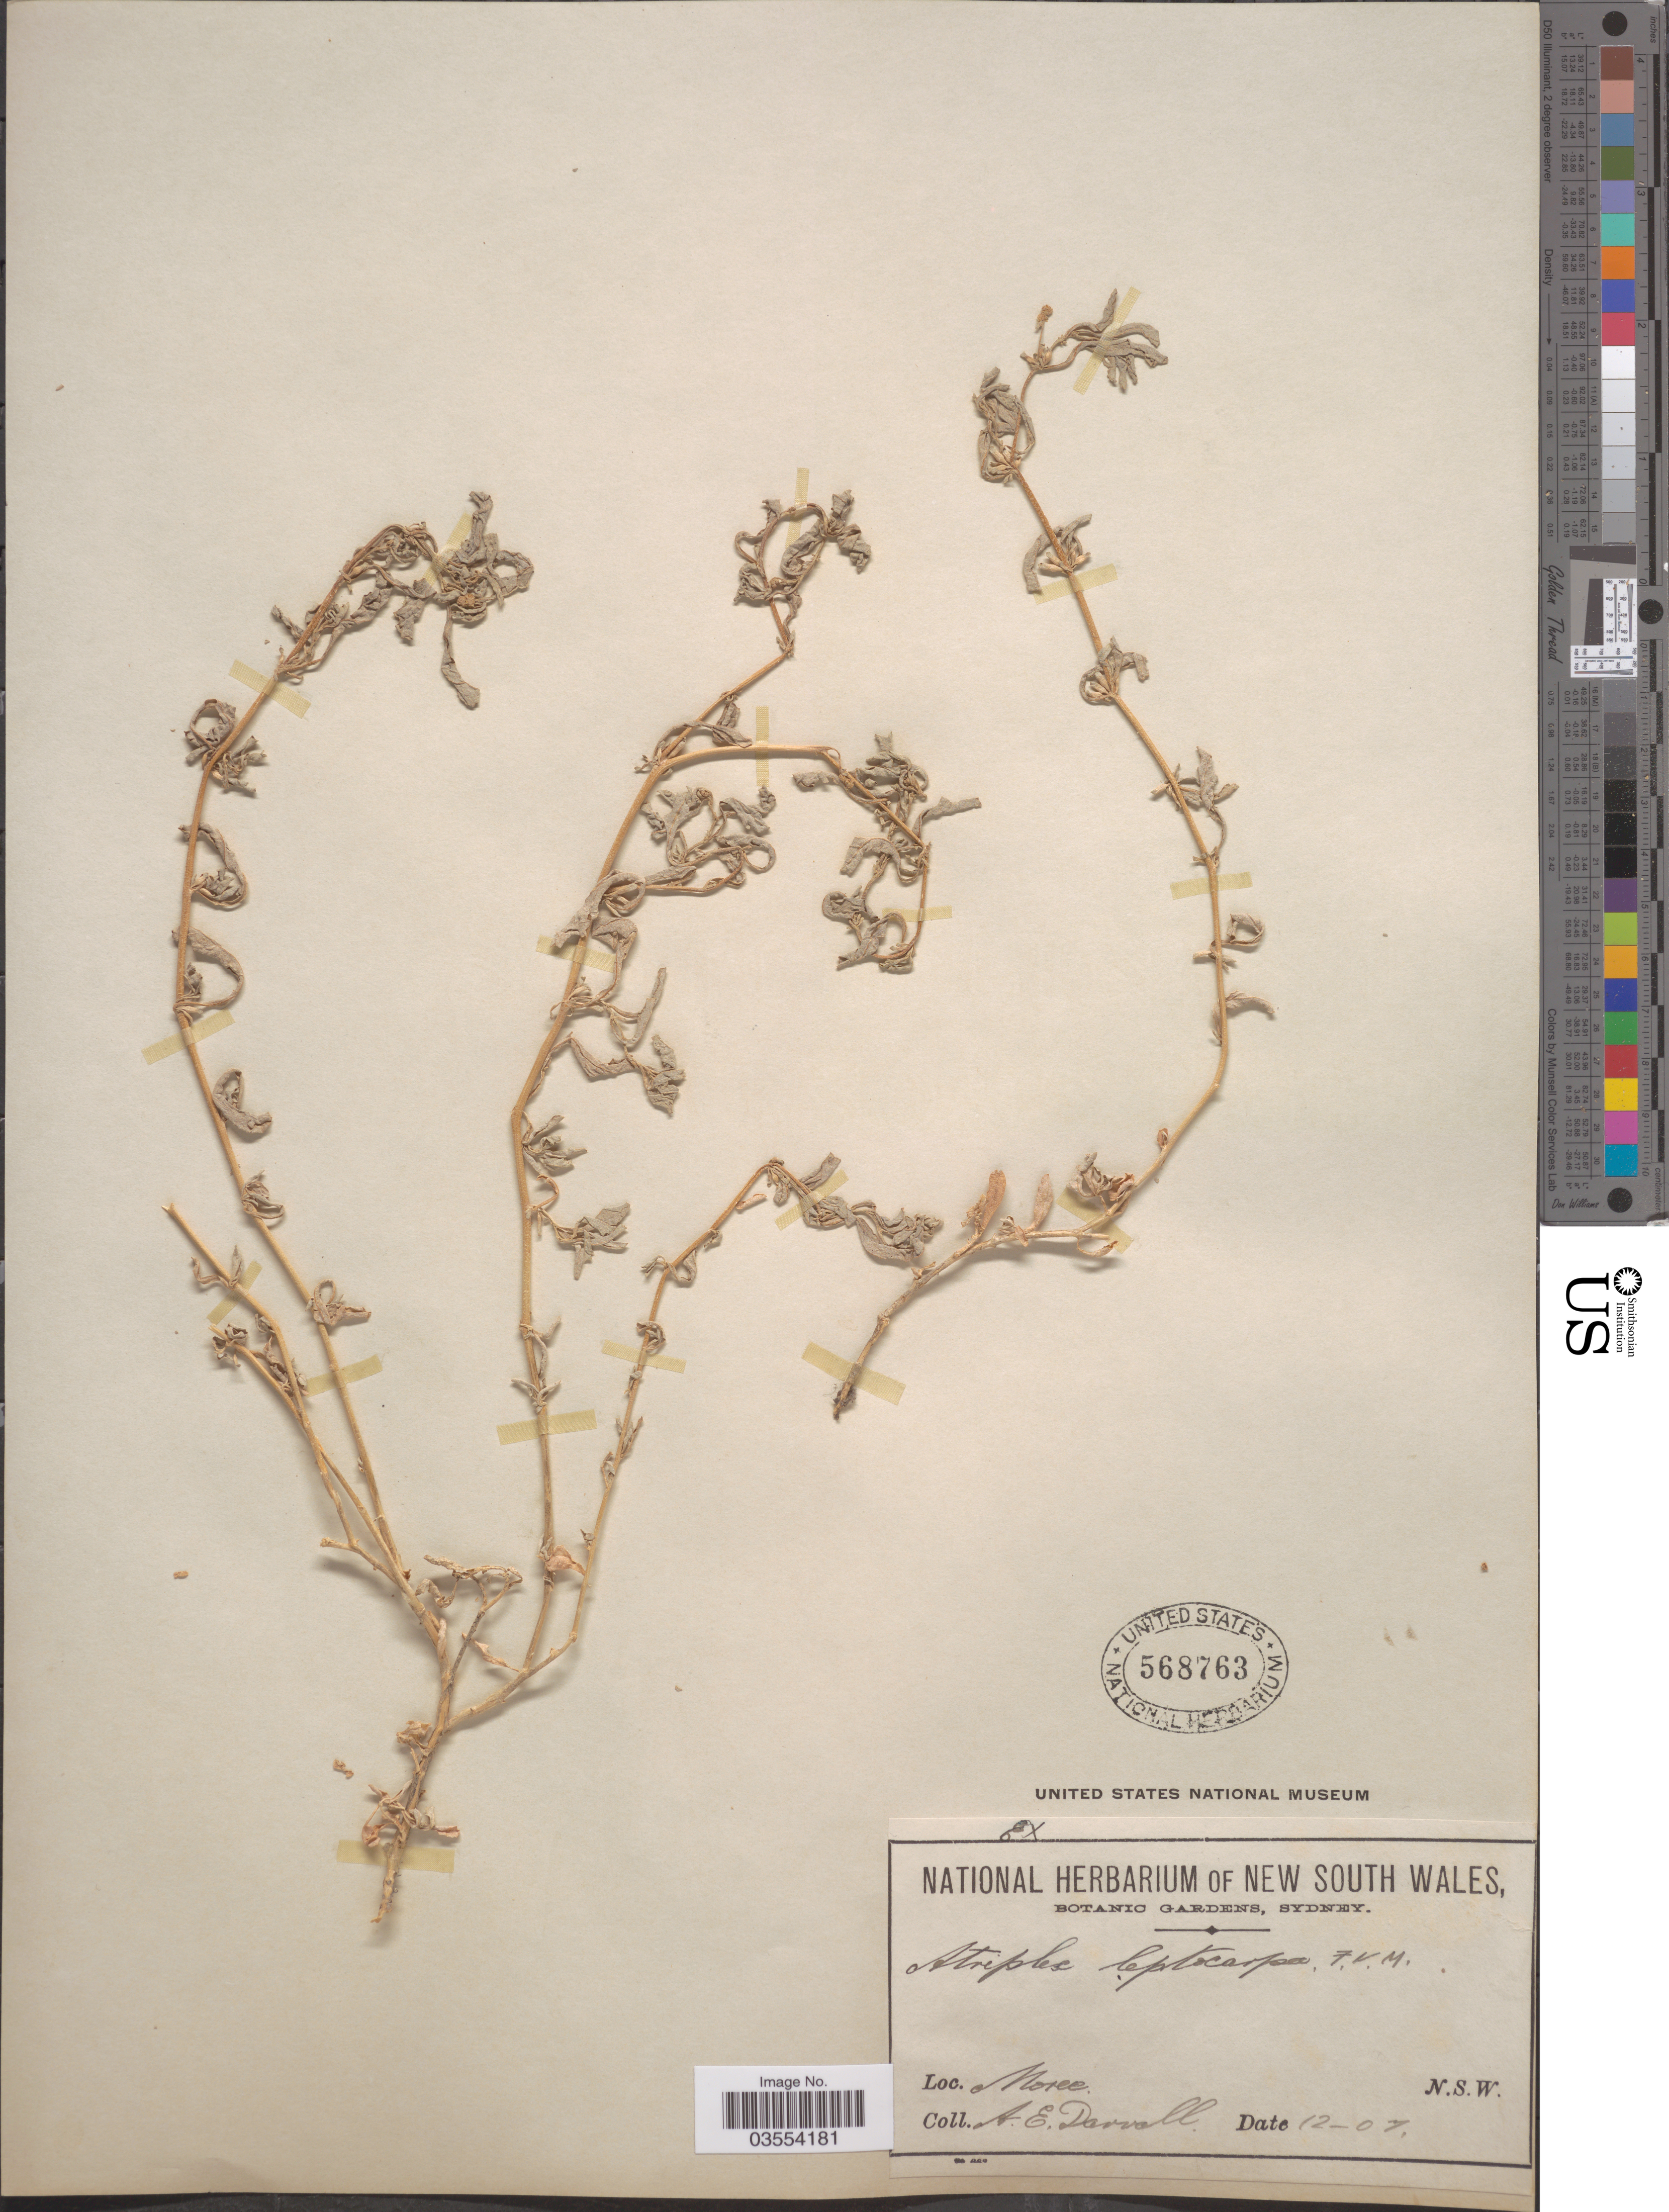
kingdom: Plantae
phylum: Tracheophyta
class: Magnoliopsida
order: Caryophyllales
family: Amaranthaceae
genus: Atriplex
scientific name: Atriplex leptocarpa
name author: F. Muell.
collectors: A. Darvall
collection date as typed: Transcribed d/m/y: /12/7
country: Australia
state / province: New South Wales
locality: Moree.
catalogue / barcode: US 568763